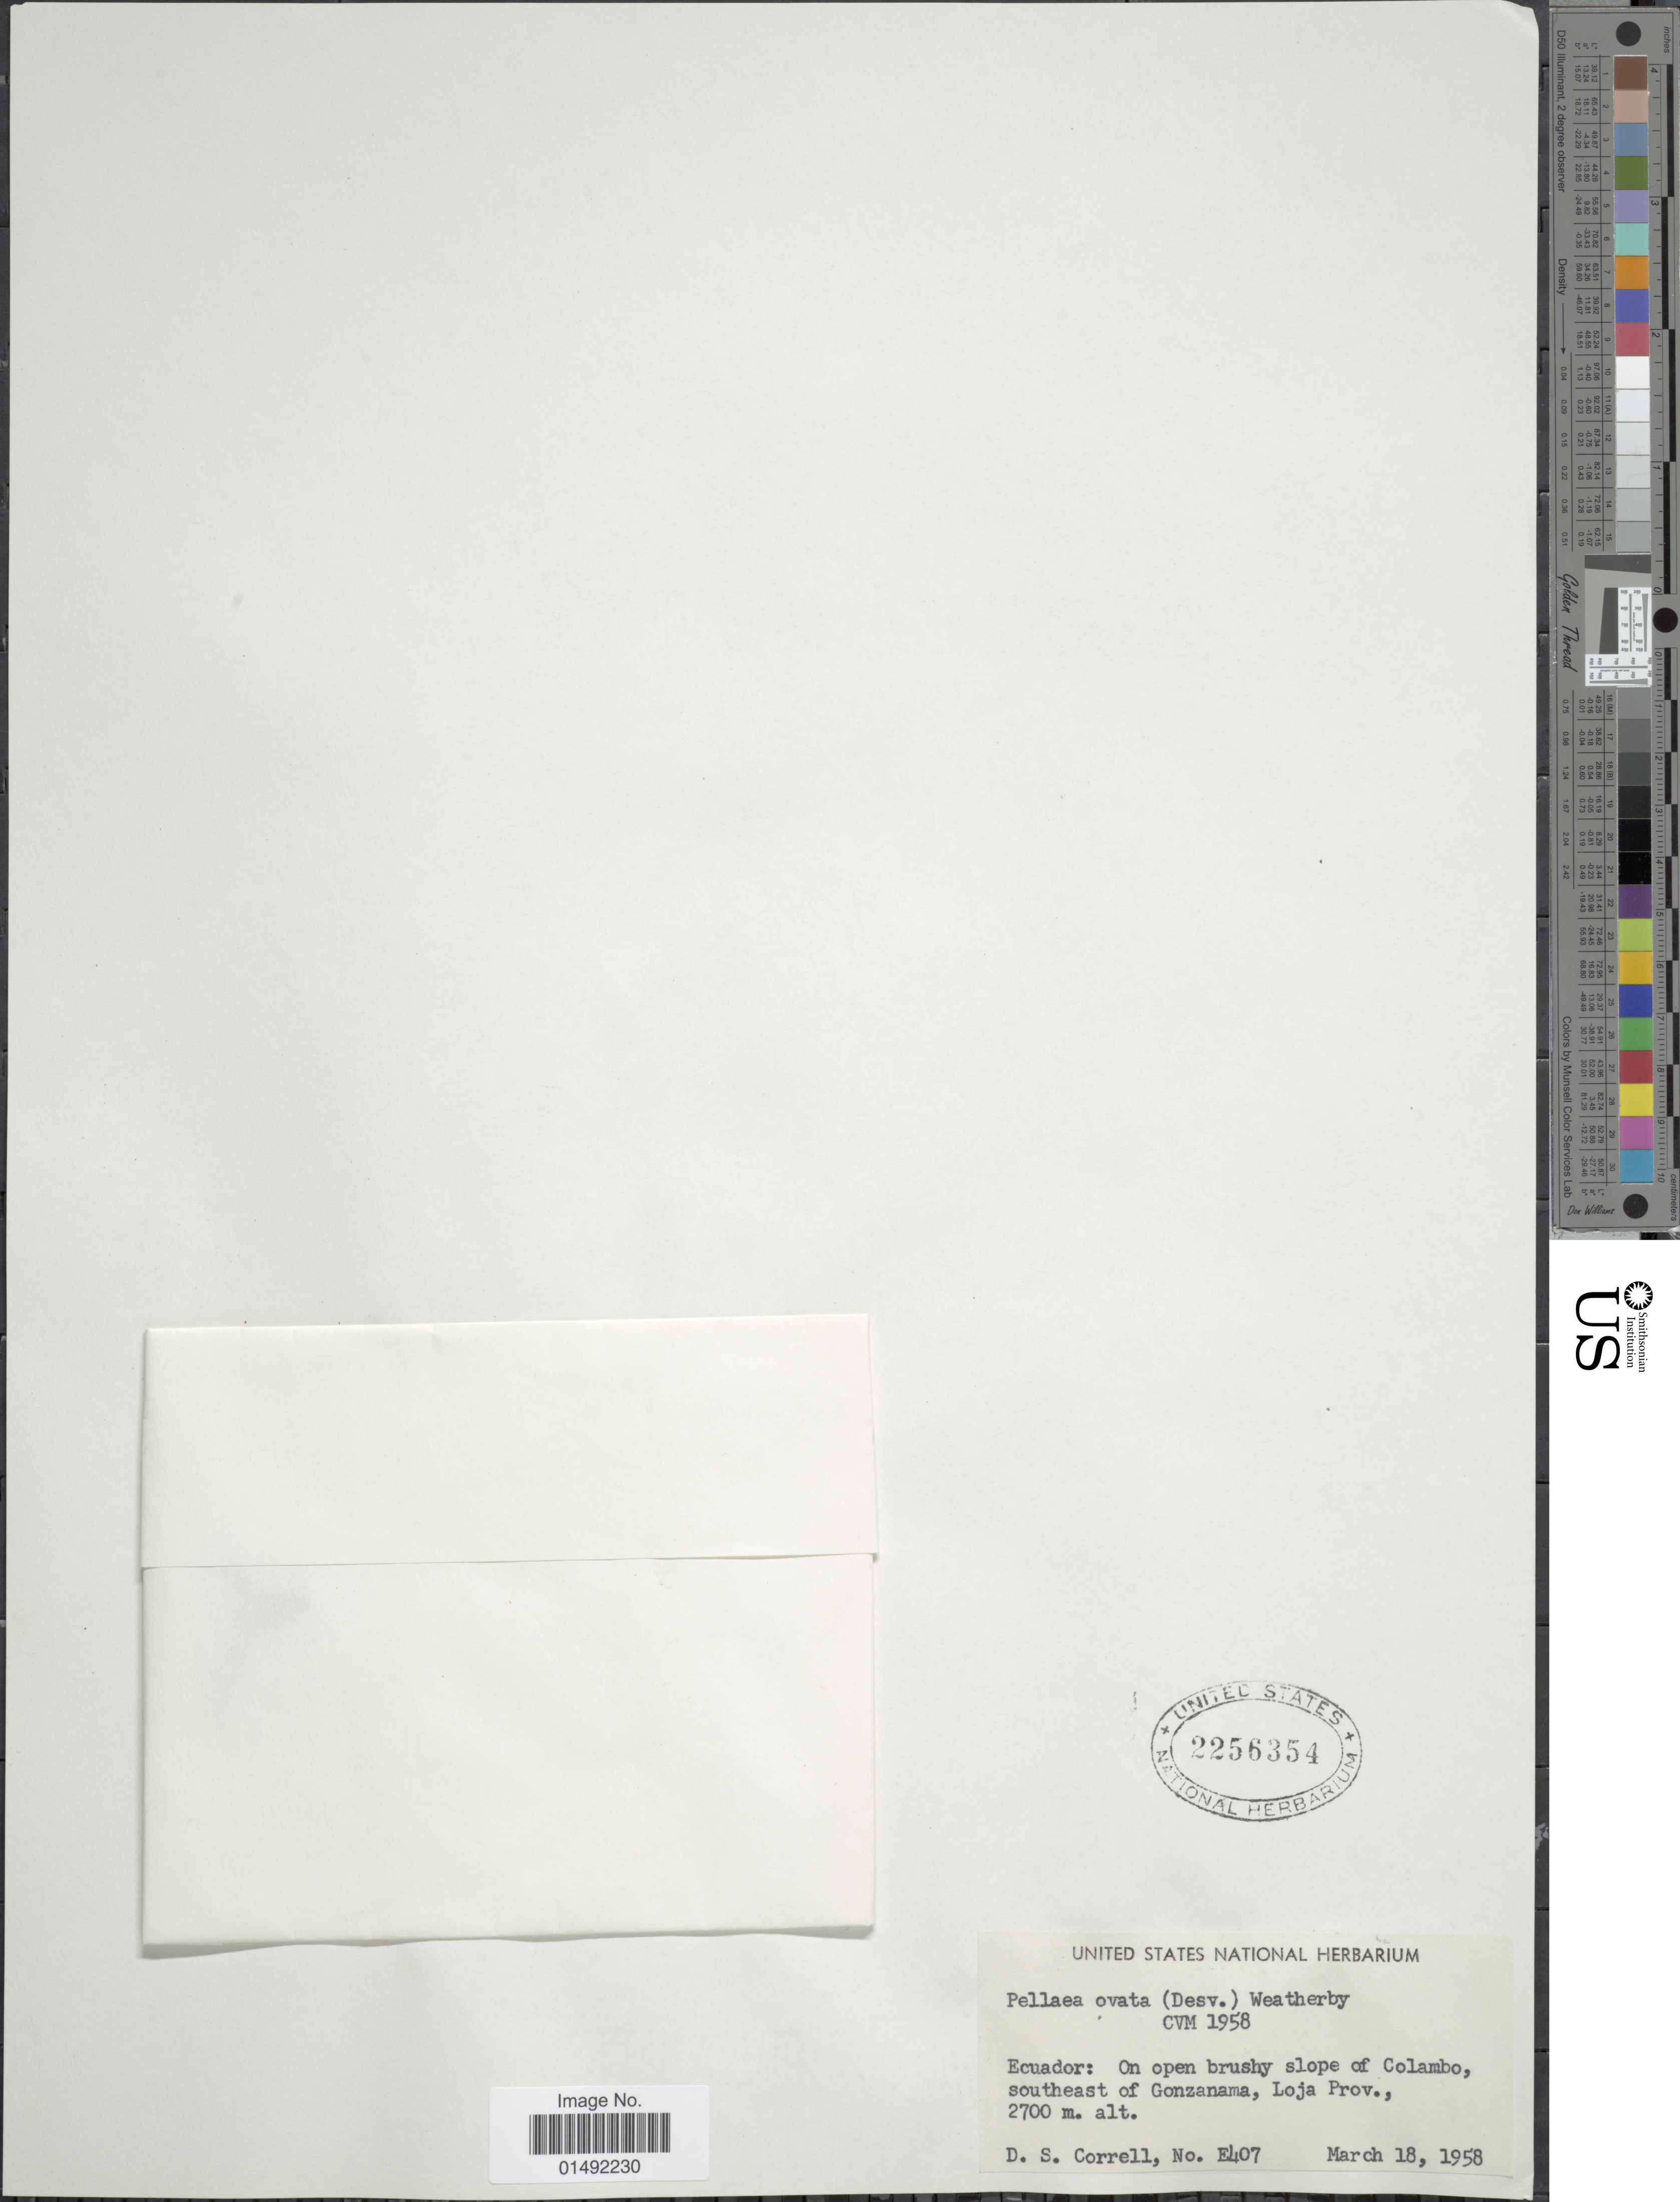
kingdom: Plantae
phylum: Tracheophyta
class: Polypodiopsida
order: Polypodiales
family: Pteridaceae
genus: Pellaea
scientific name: Pellaea ovata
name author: (Desv.) Weath.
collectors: D. S. Correll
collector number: E407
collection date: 1958-03-18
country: Ecuador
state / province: Loja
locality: On open brushy slope of Colambo, southeast of Gonzanama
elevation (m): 2700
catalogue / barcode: US 2256354